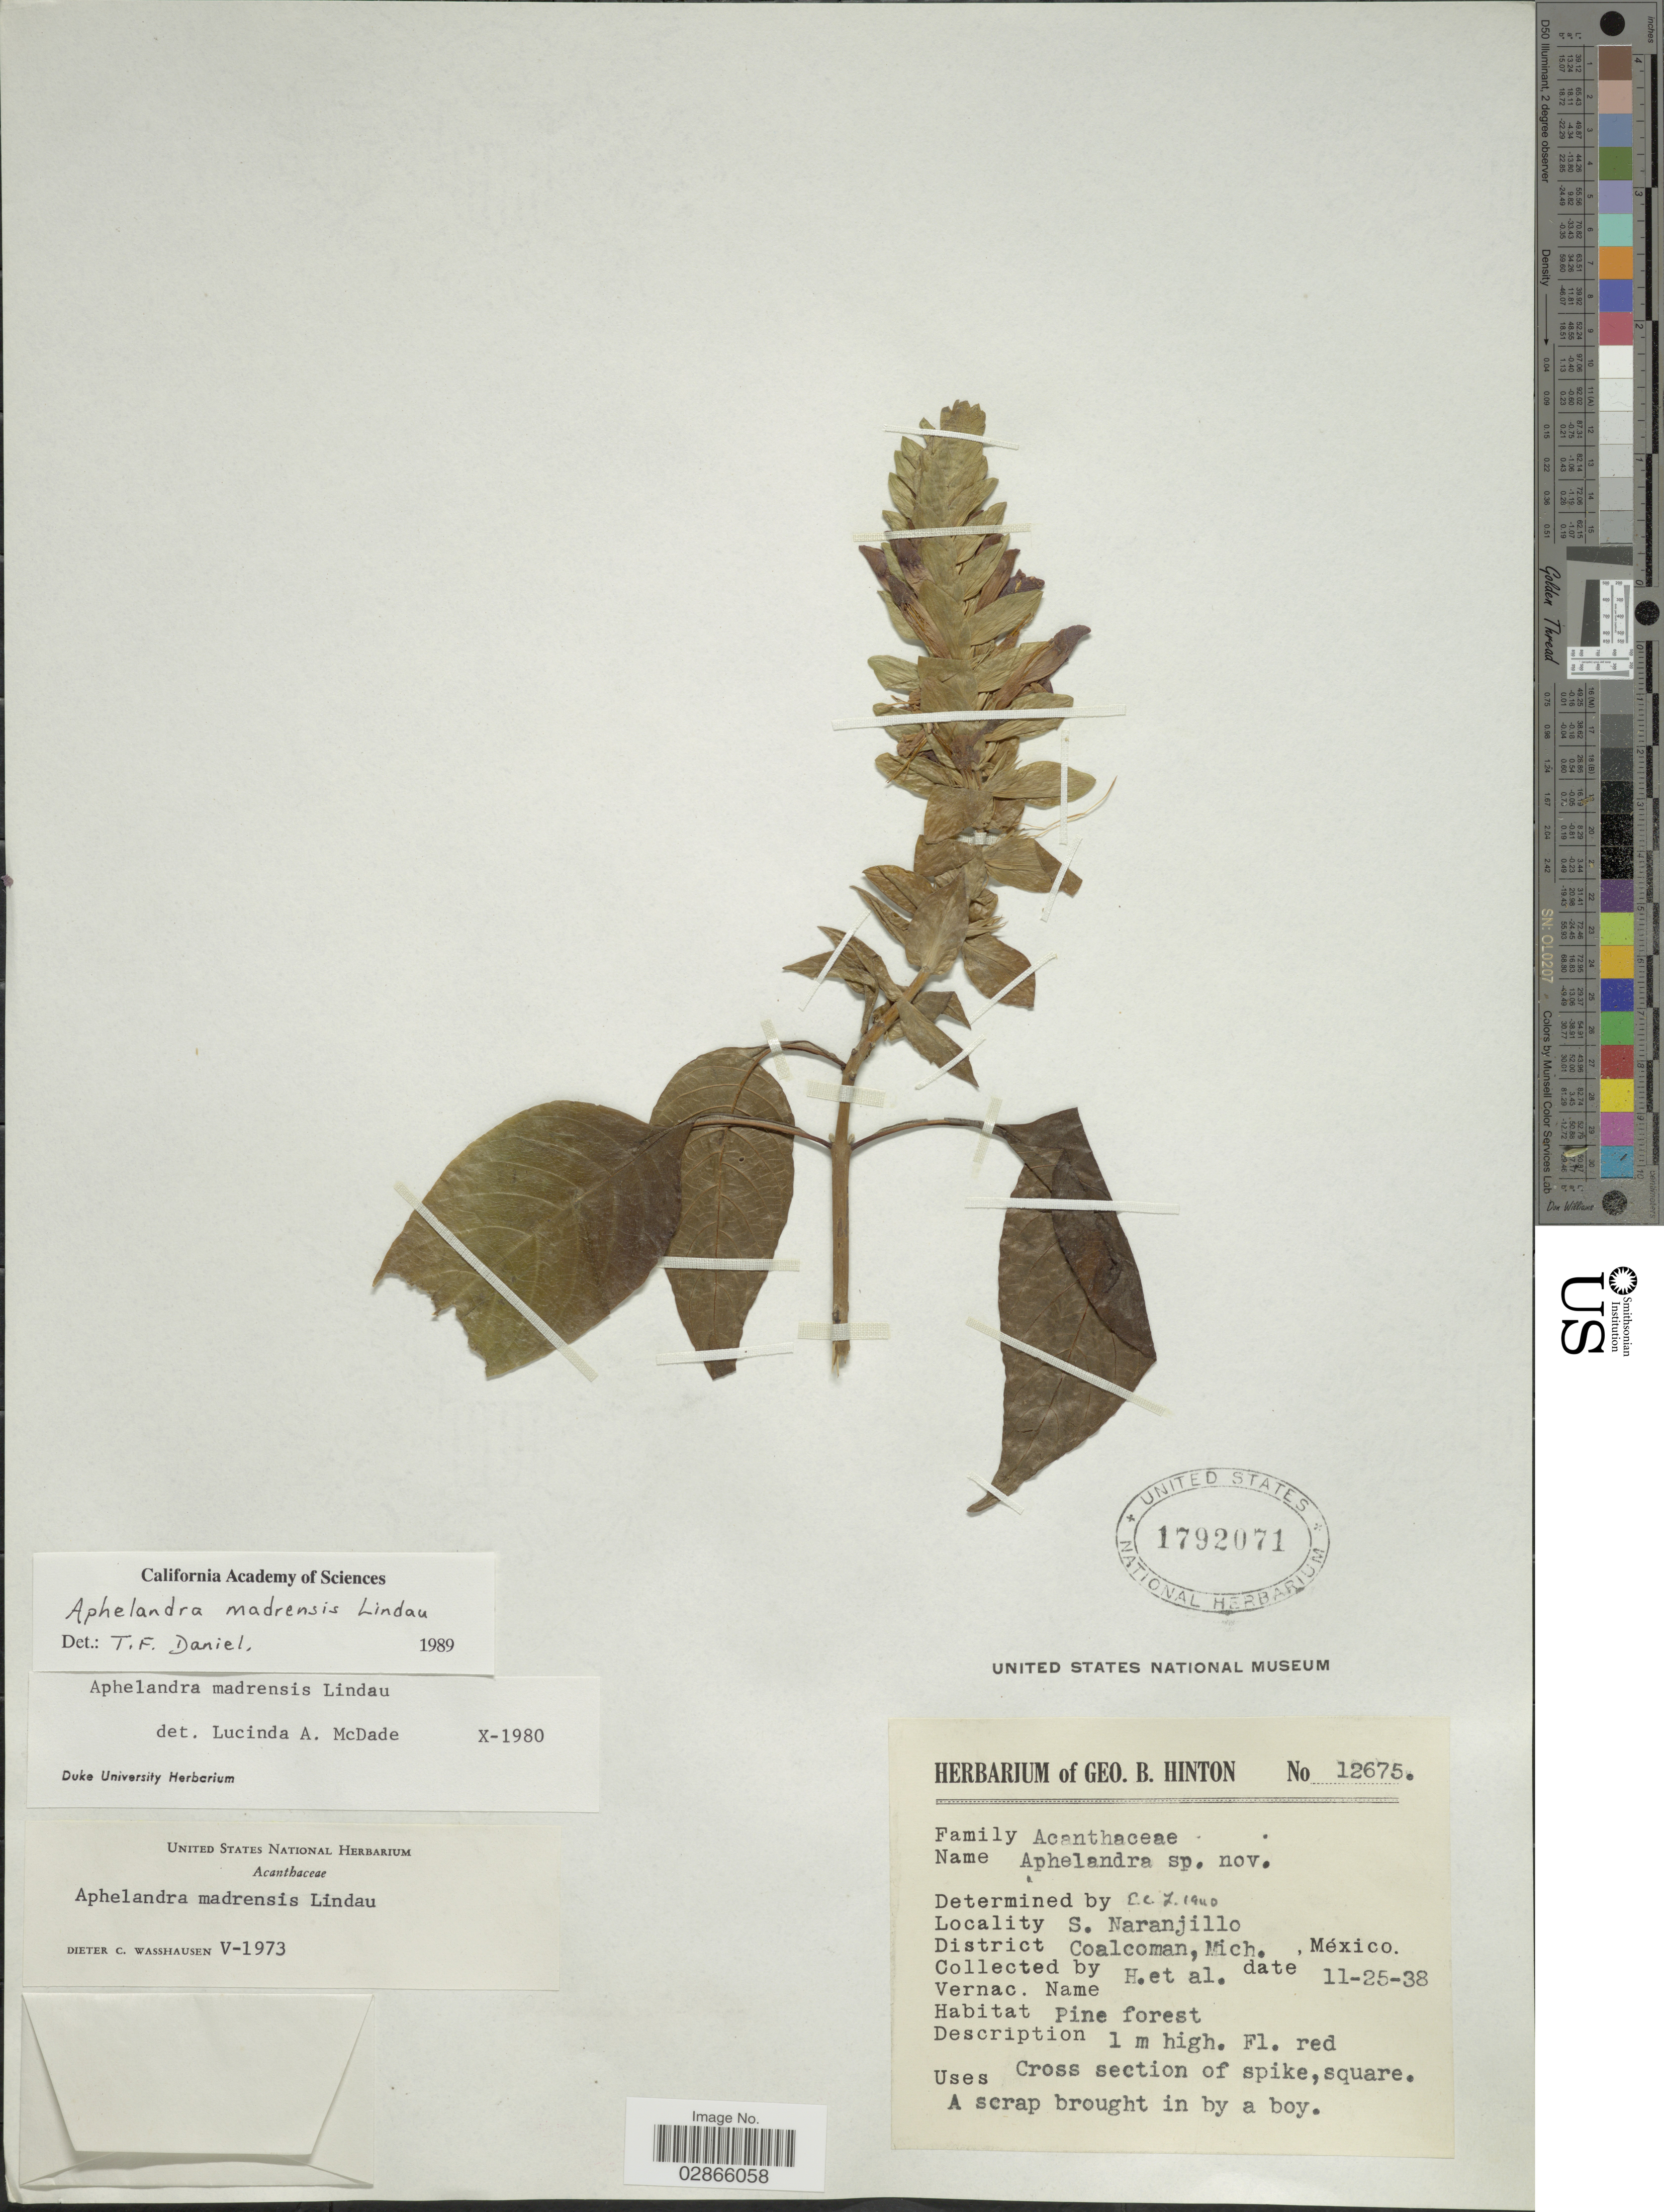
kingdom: Plantae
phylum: Tracheophyta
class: Magnoliopsida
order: Lamiales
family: Acanthaceae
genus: Aphelandra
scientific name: Aphelandra madrensis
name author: Lindau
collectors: G. B. Hinton & et al.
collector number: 12675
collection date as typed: Transcribed d/m/y: 25/11/38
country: Mexico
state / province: Michoacán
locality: S. Naranjillo. District Coalcoman.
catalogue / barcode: US 1792071